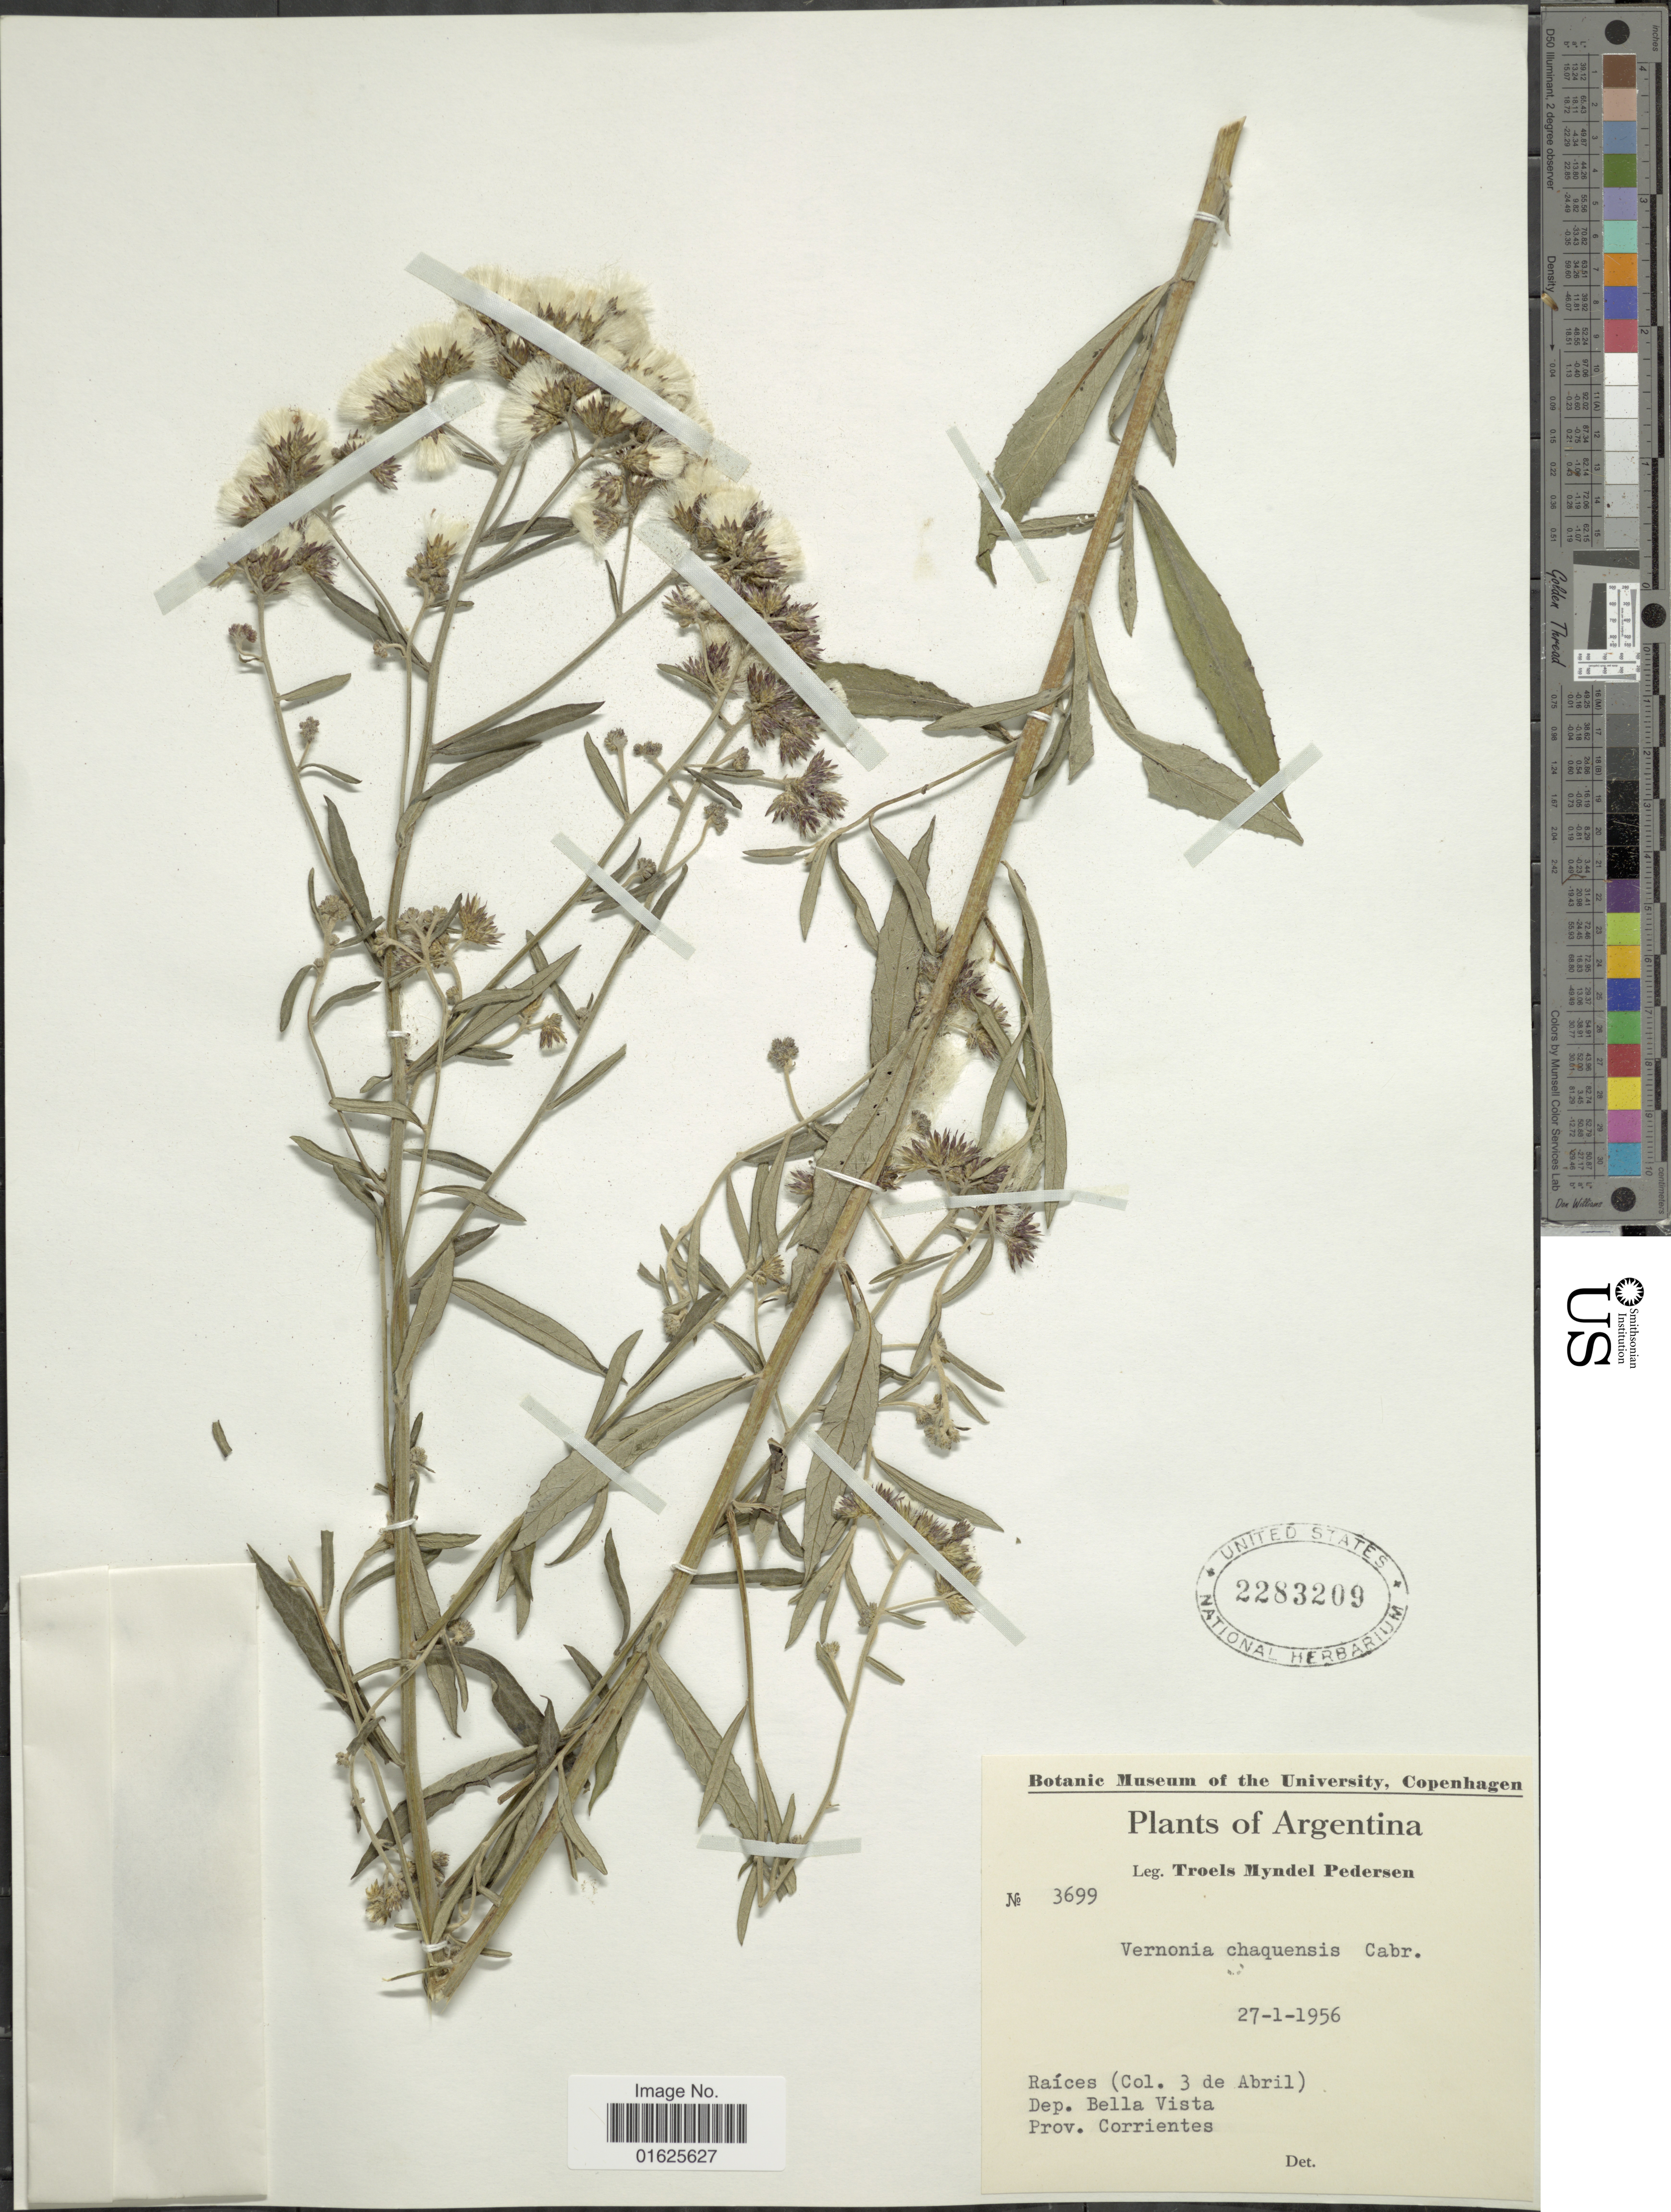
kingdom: Plantae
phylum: Tracheophyta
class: Magnoliopsida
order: Asterales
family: Asteraceae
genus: Vernonanthura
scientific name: Vernonanthura chaquensis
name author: (Cabrera) H. Rob.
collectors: T. Pederson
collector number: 3699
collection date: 1956-01-27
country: Argentina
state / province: Corrientes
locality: Raíces, Dep. Bella Vista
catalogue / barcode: US 2283209